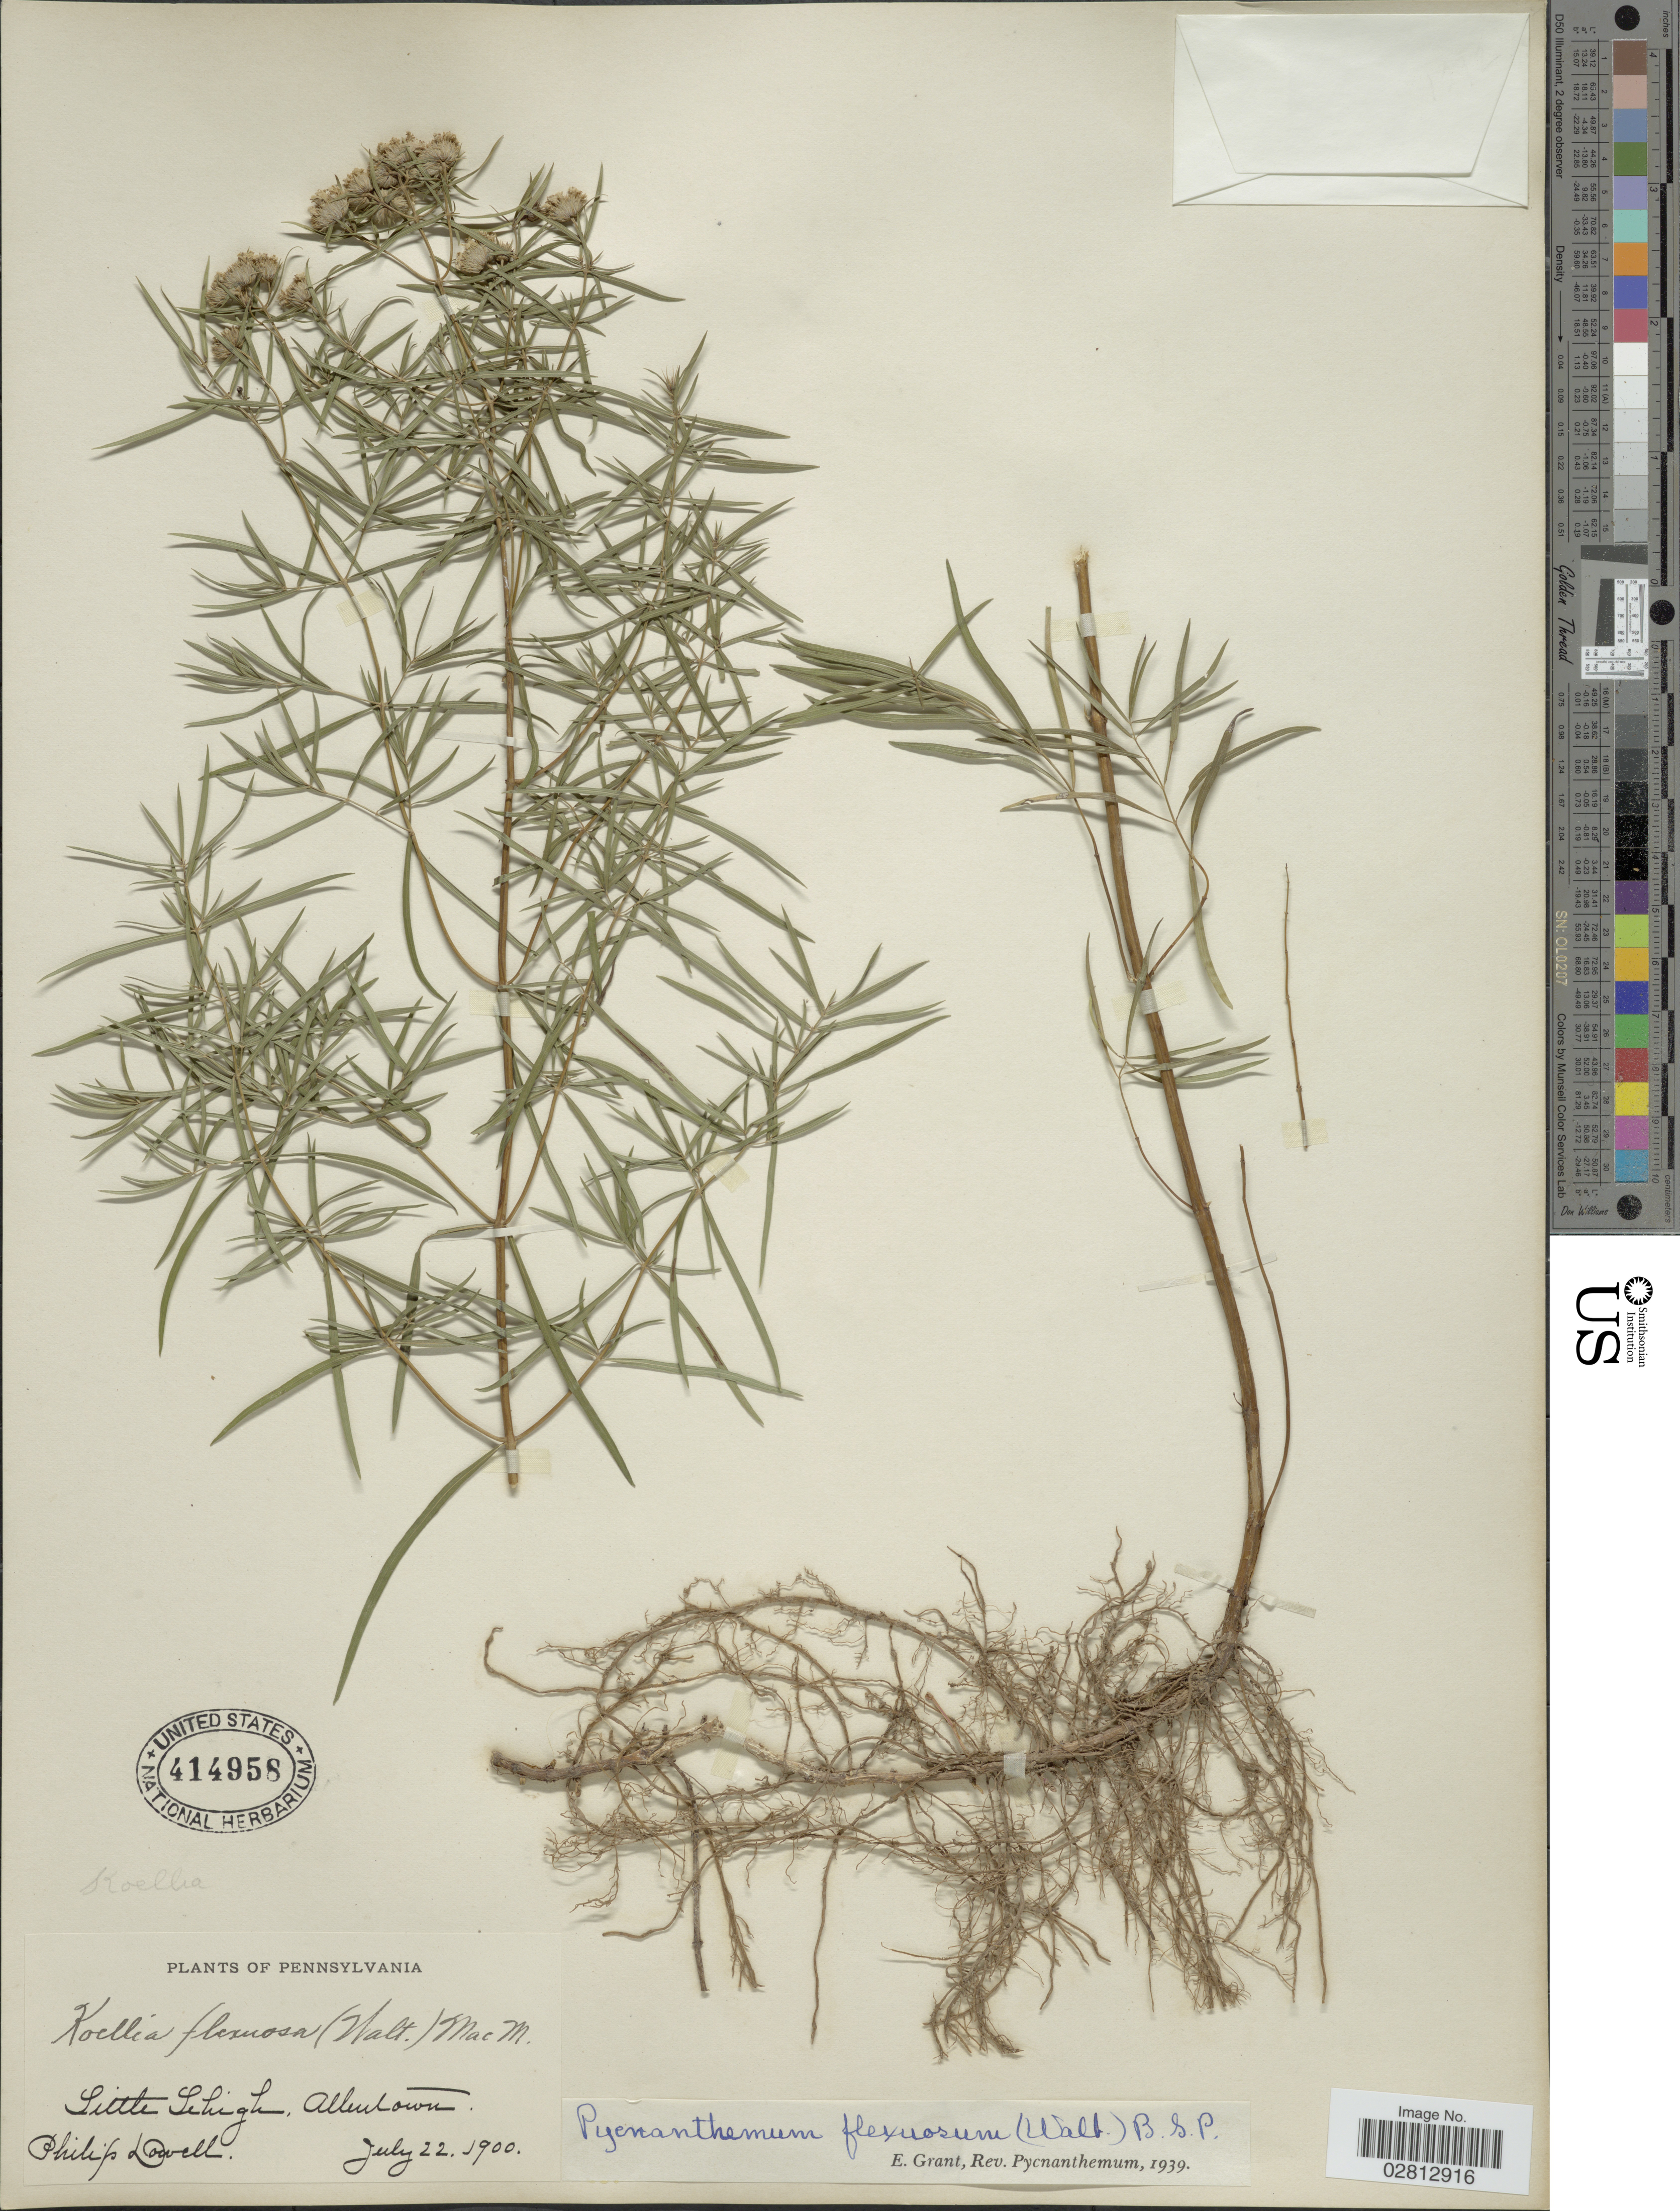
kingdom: Plantae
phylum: Tracheophyta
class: Magnoliopsida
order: Lamiales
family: Lamiaceae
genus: Pycnanthemum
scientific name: Pycnanthemum tenuifolium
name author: Schrad.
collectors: P. Dowell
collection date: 1900-07-22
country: United States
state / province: Pennsylvania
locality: Little Lehigh, Allentown.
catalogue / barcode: US 414958